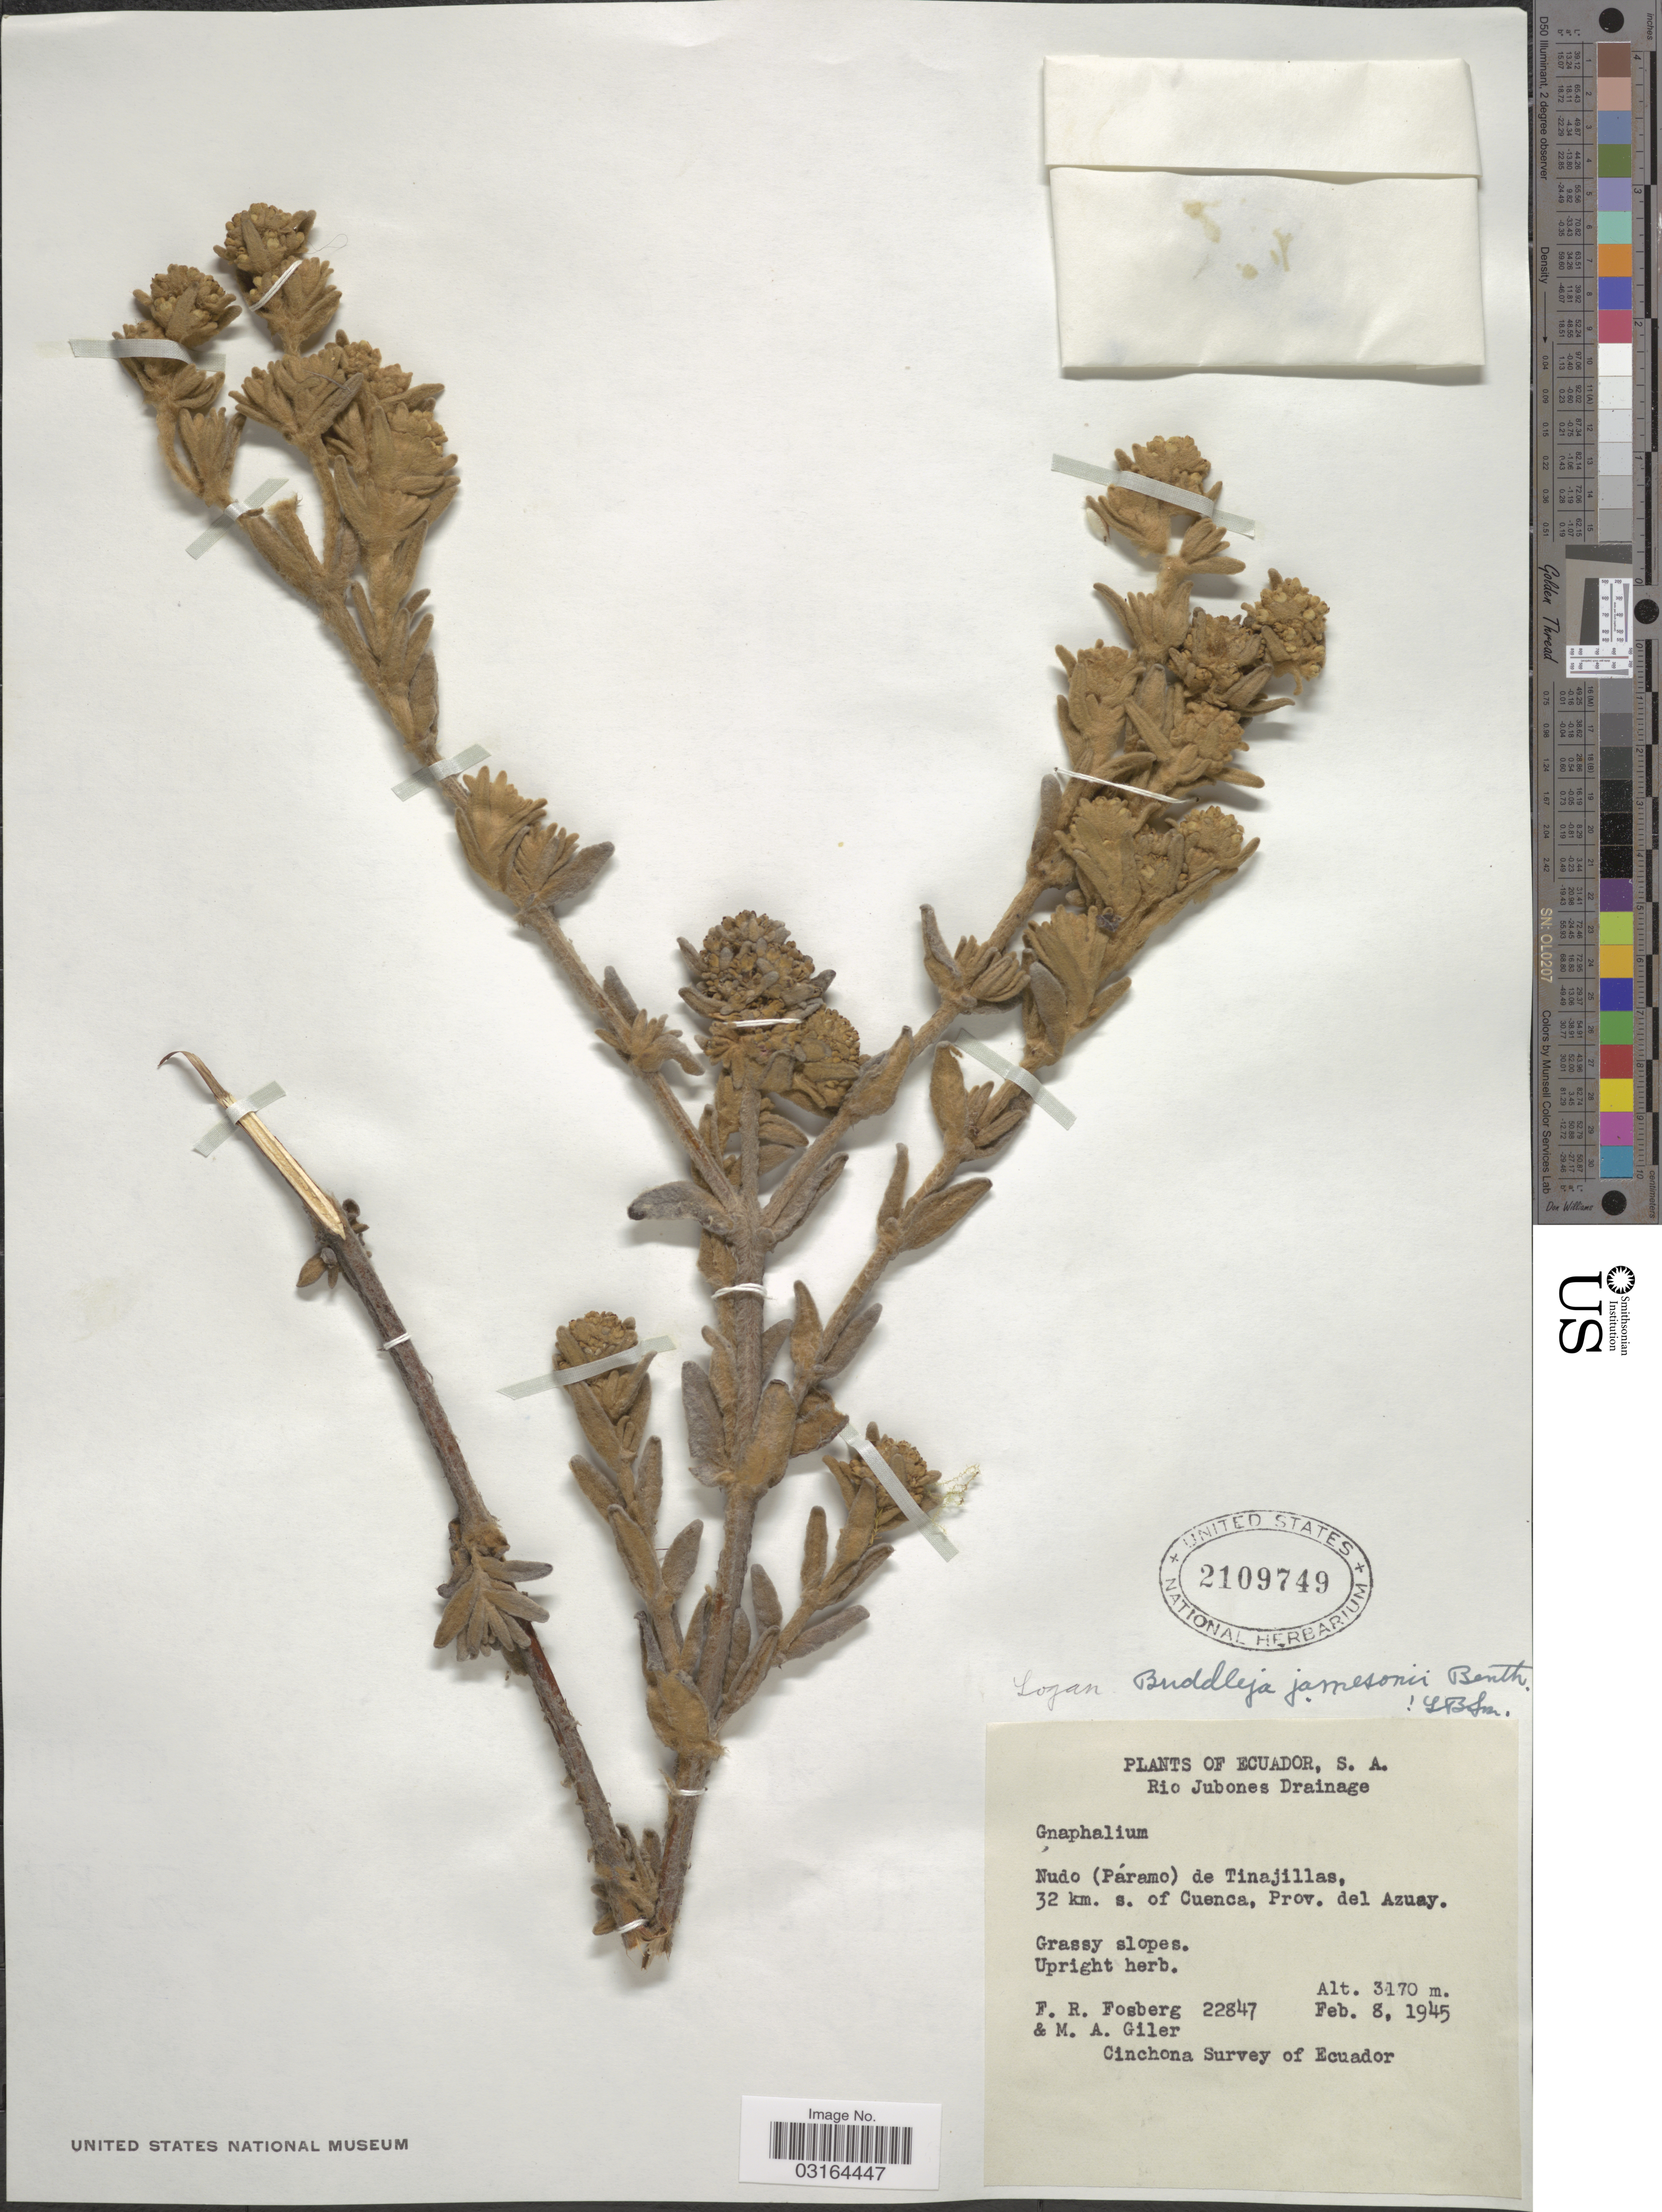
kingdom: Plantae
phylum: Tracheophyta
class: Magnoliopsida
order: Lamiales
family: Scrophulariaceae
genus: Buddleja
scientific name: Buddleja jamesonii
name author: Benth.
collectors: F. R. Fosberg & M. Giler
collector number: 22847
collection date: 1945-02-08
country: Ecuador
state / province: Azuay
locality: Rio Jubones Drainage. Nudo (Páramo) de Tinajillas, 32 km. s. of Cuenca, Prov. del Azuay.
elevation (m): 3170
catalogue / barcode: US 2109749